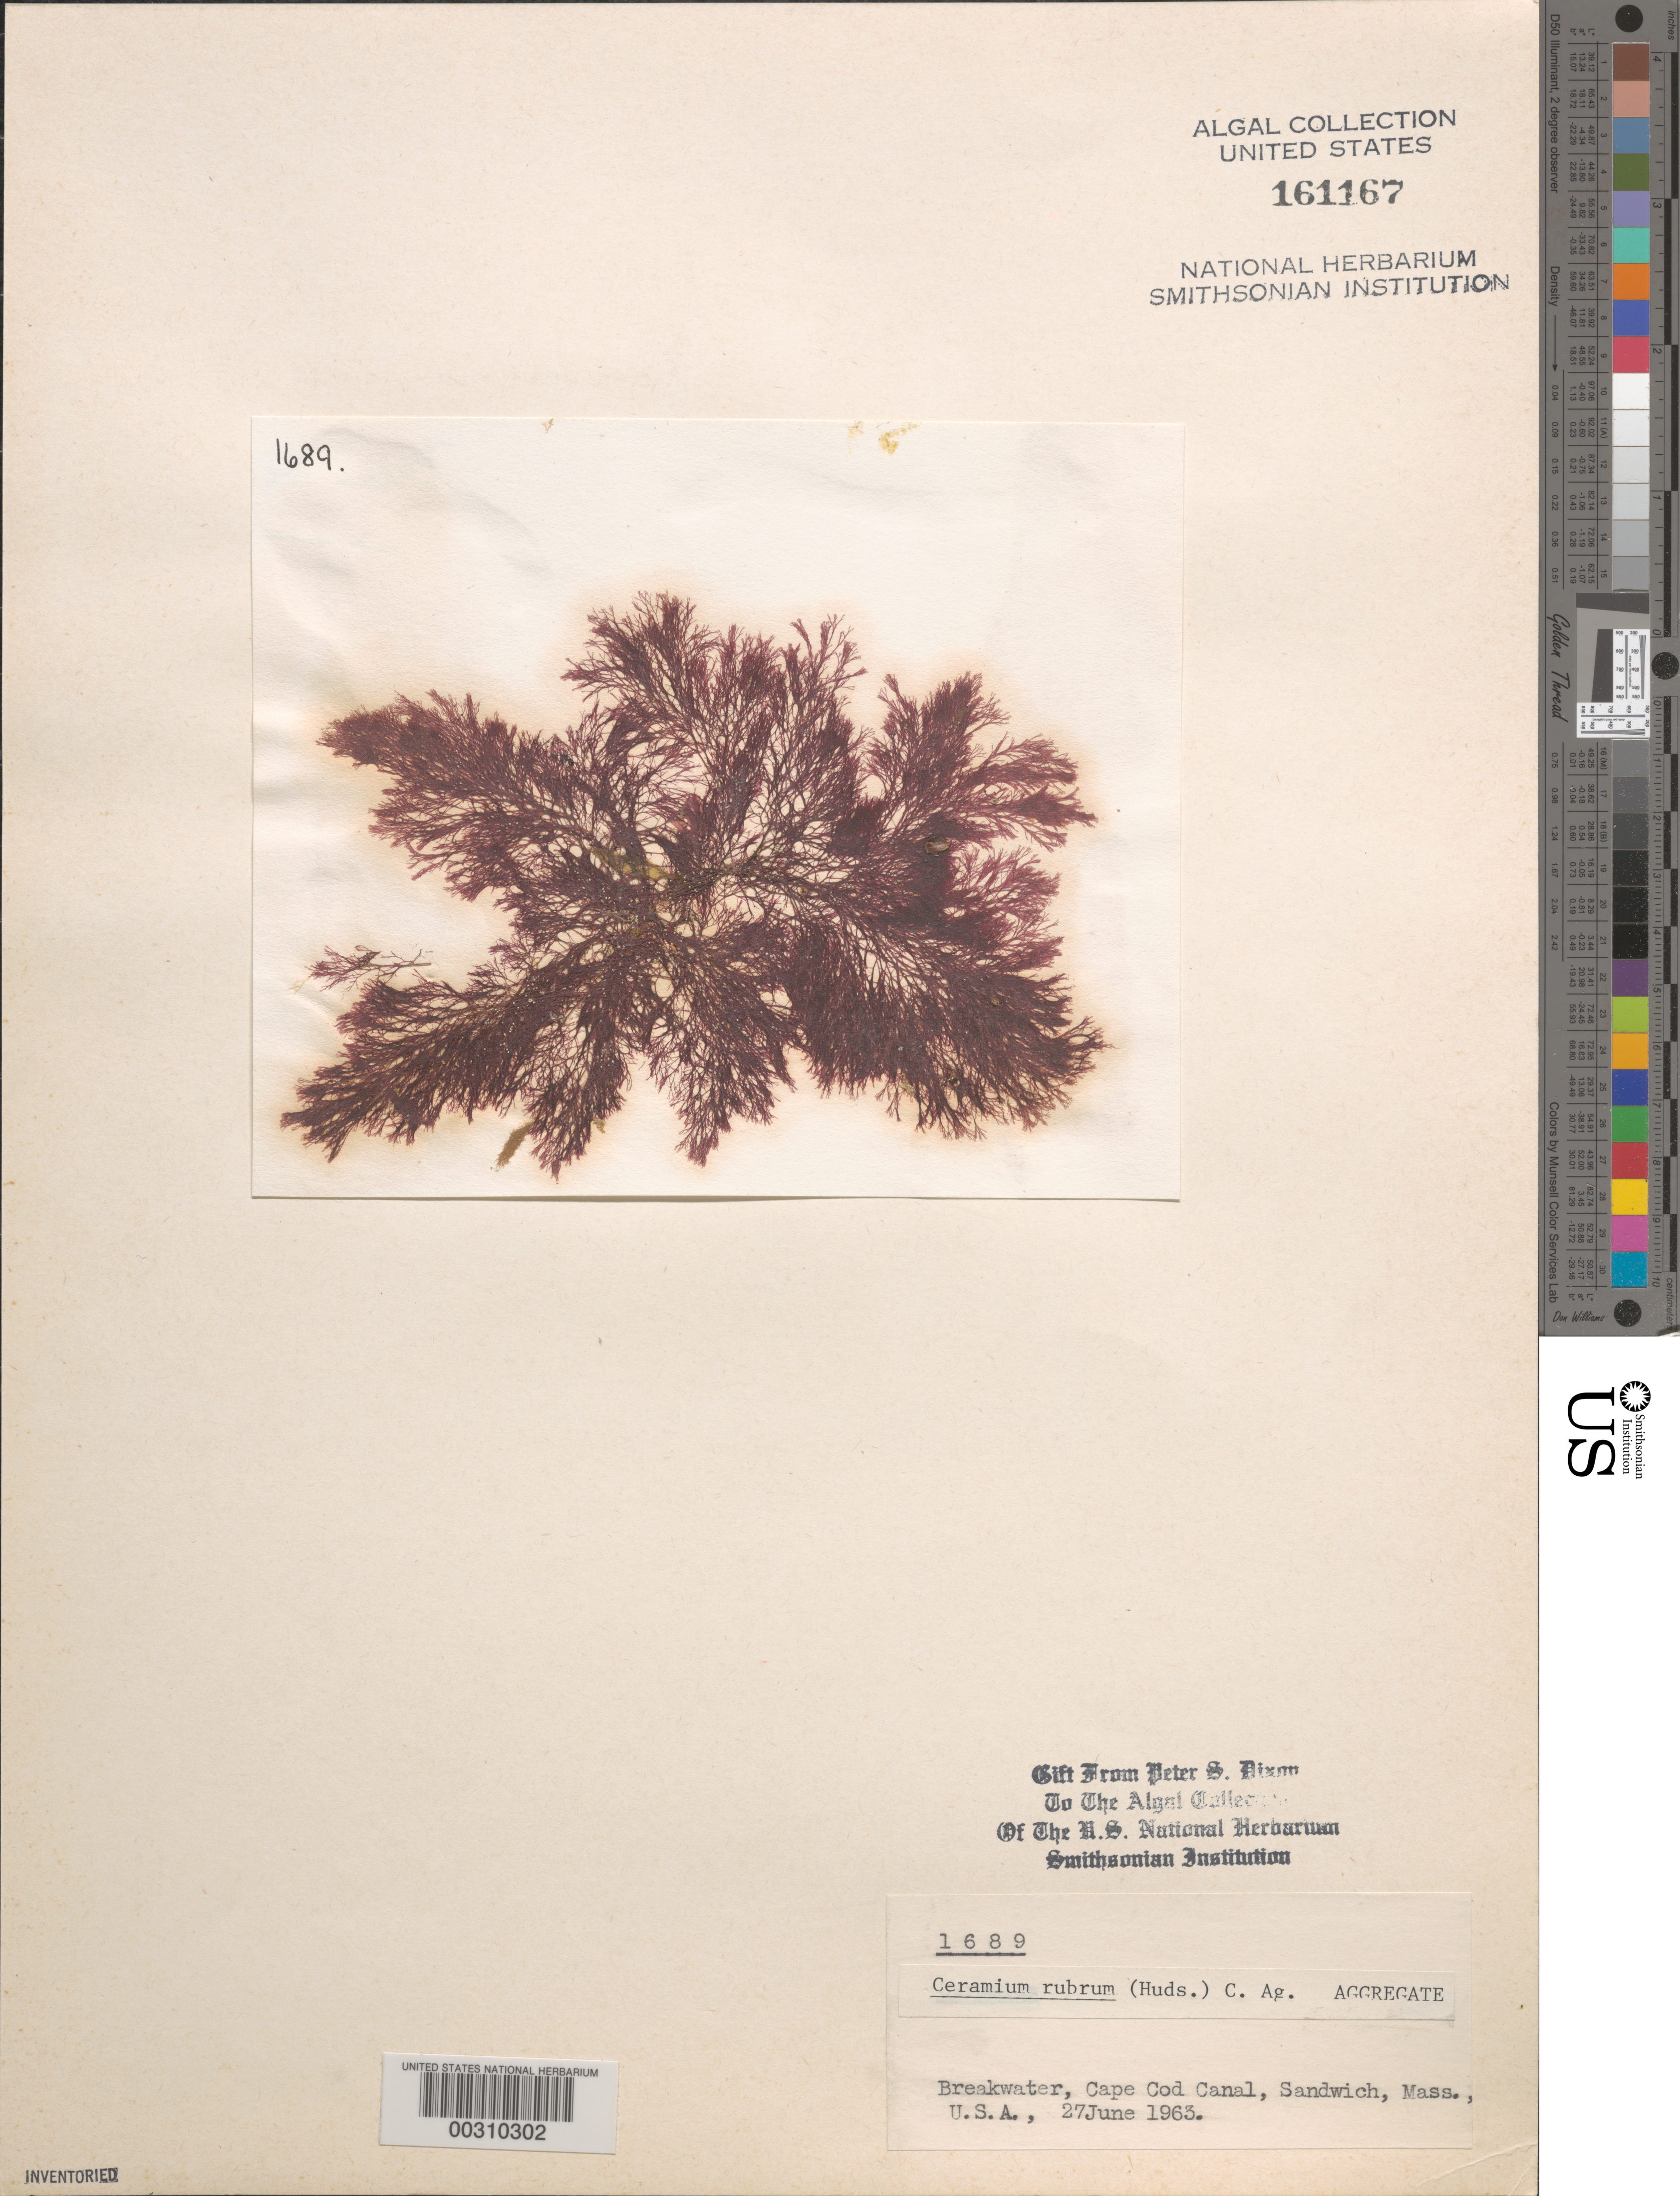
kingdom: Plantae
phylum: Rhodophyta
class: Florideophyceae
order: Ceramiales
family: Ceramiaceae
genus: Ceramium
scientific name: Ceramium rubrum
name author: C. Agardh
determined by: Dixon, P. S.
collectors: P. S. Dixon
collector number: PSD 1689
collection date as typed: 27 Jun 1963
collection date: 1963-06-27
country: United States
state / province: Massachusetts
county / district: Barnstable County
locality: Cape Cod Canal, Sandwich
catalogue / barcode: US 161167